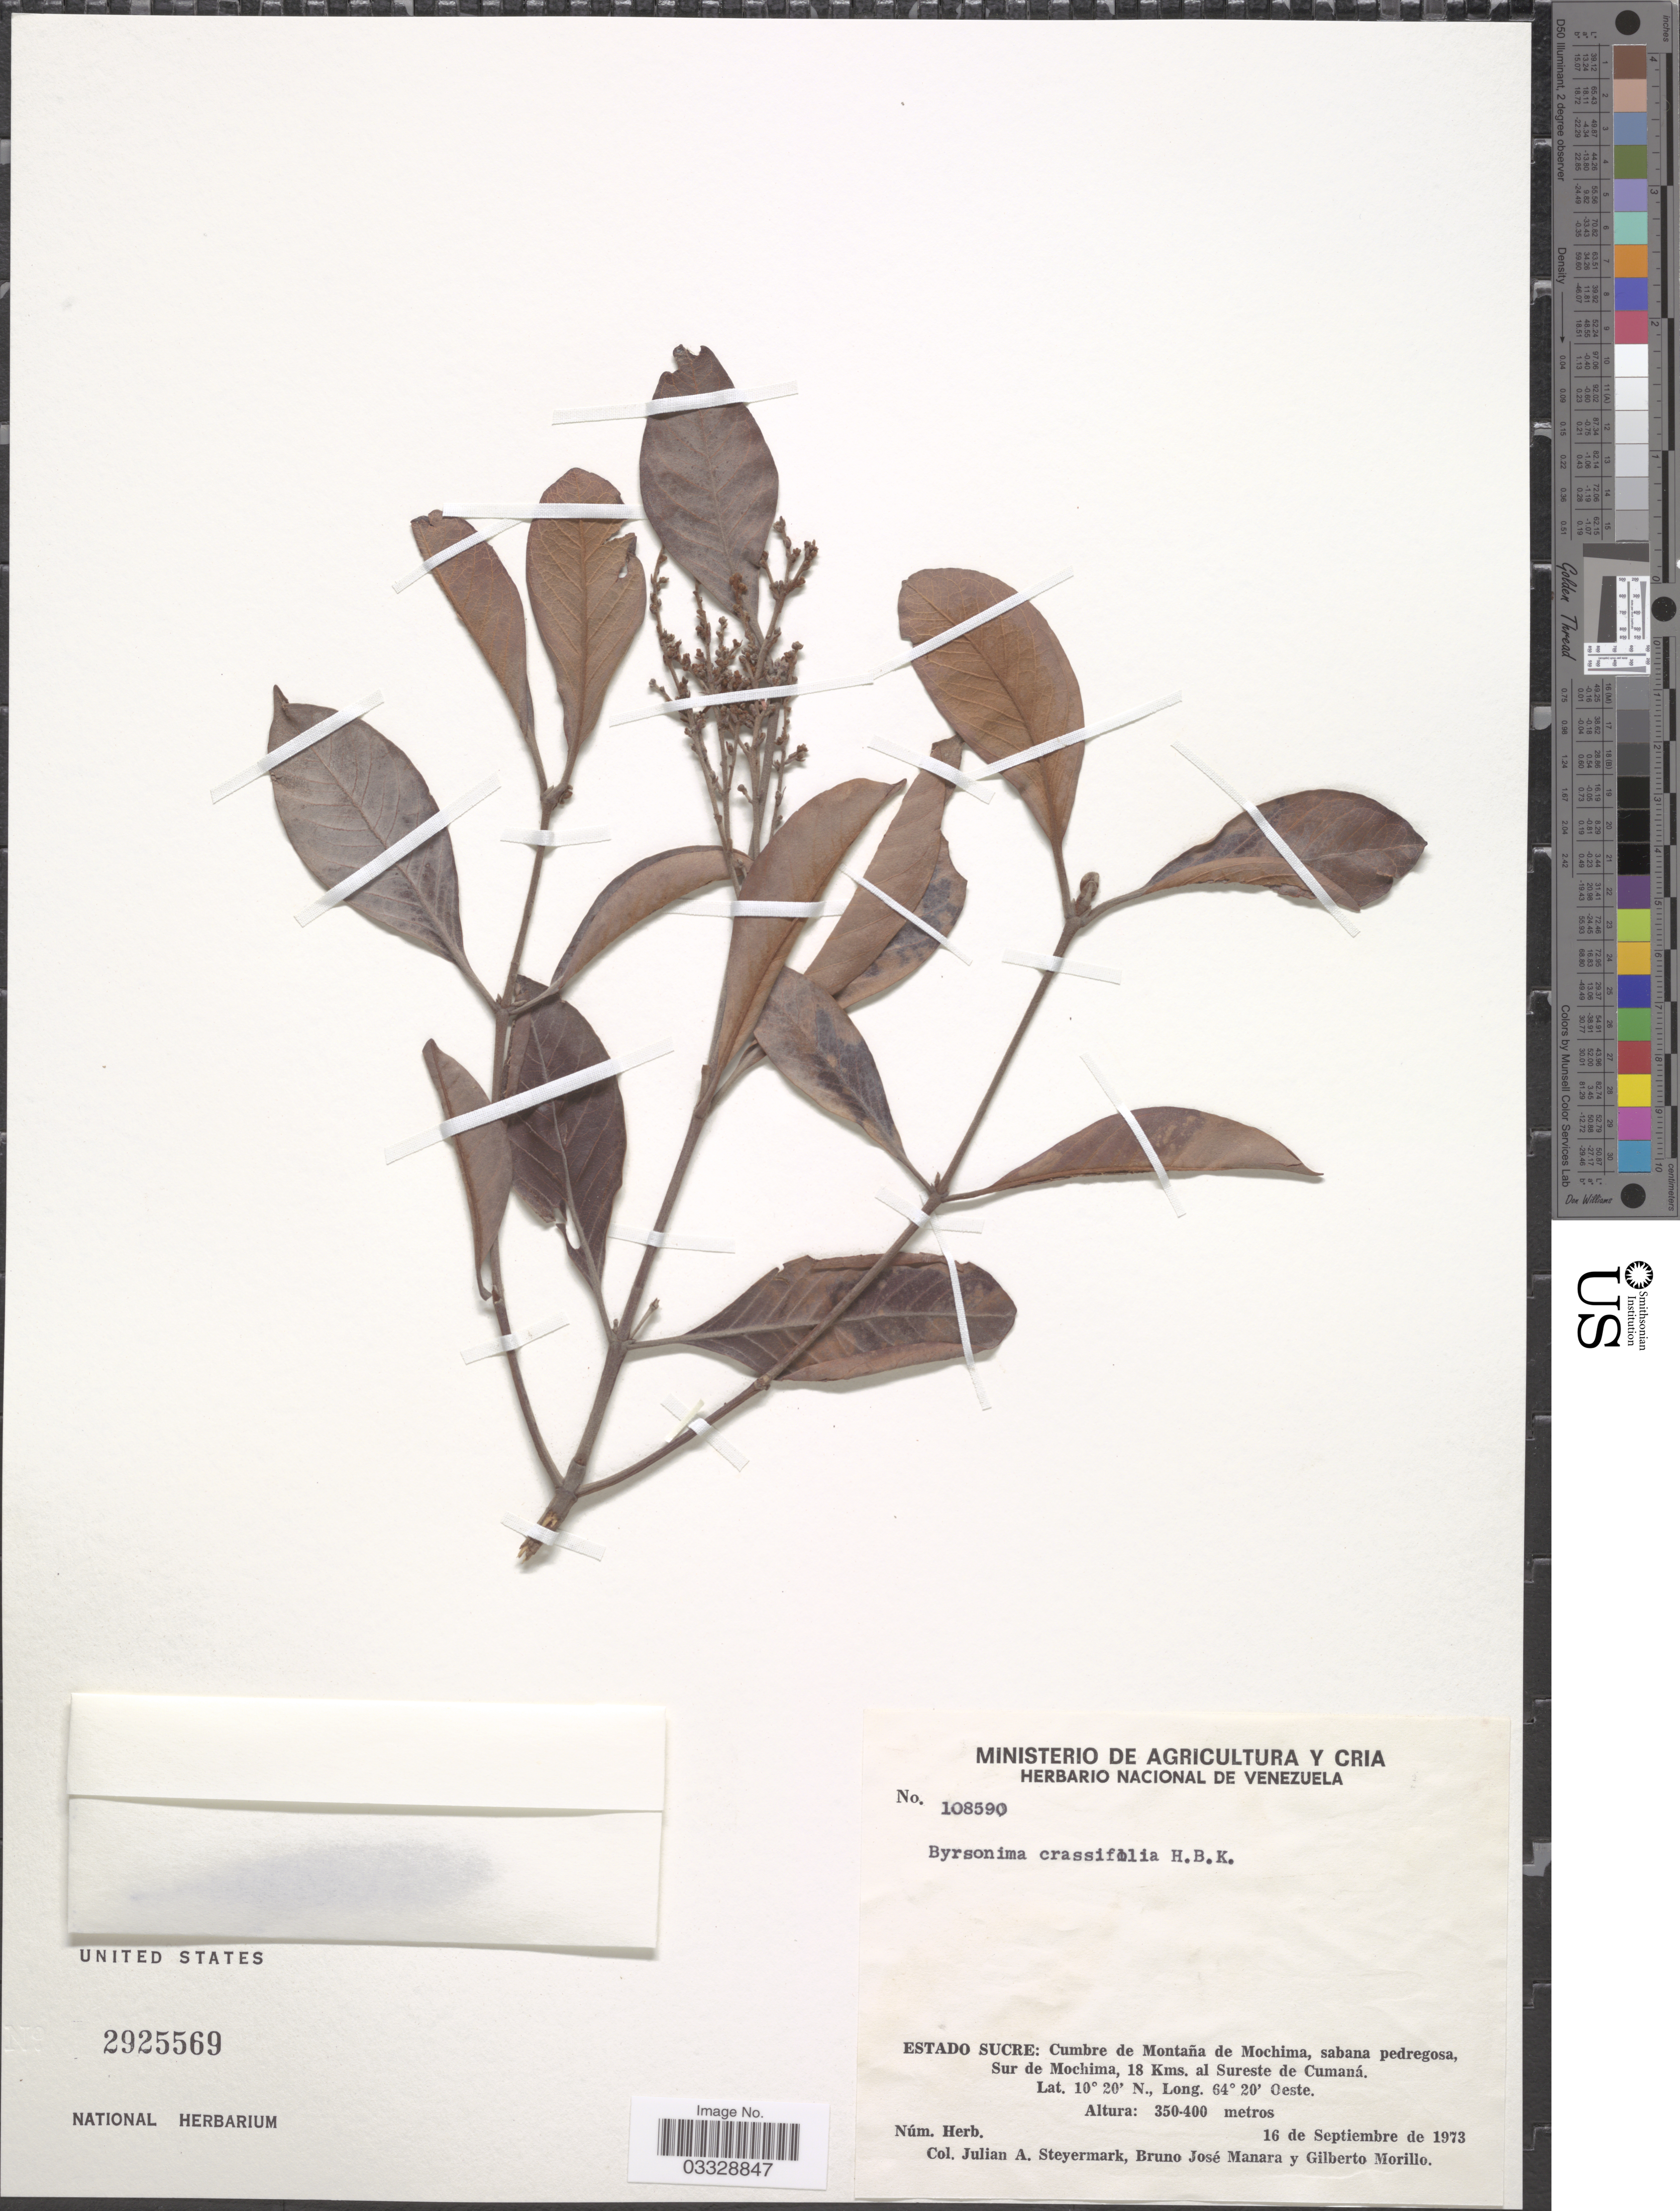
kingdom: Plantae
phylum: Tracheophyta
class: Magnoliopsida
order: Malpighiales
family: Malpighiaceae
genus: Byrsonima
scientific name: Byrsonima crassifolia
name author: (L.) Kunth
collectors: J. Steyermark, B. Manara & G. N. Morillo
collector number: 108590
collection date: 1973-09-16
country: Venezuela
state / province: Sucre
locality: Cumbre de Montaña de Mochima, sabana pedregosa, Sur de Mochima, 18 Kms. al Sureste de Cumaná.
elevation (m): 350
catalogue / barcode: US 2925569